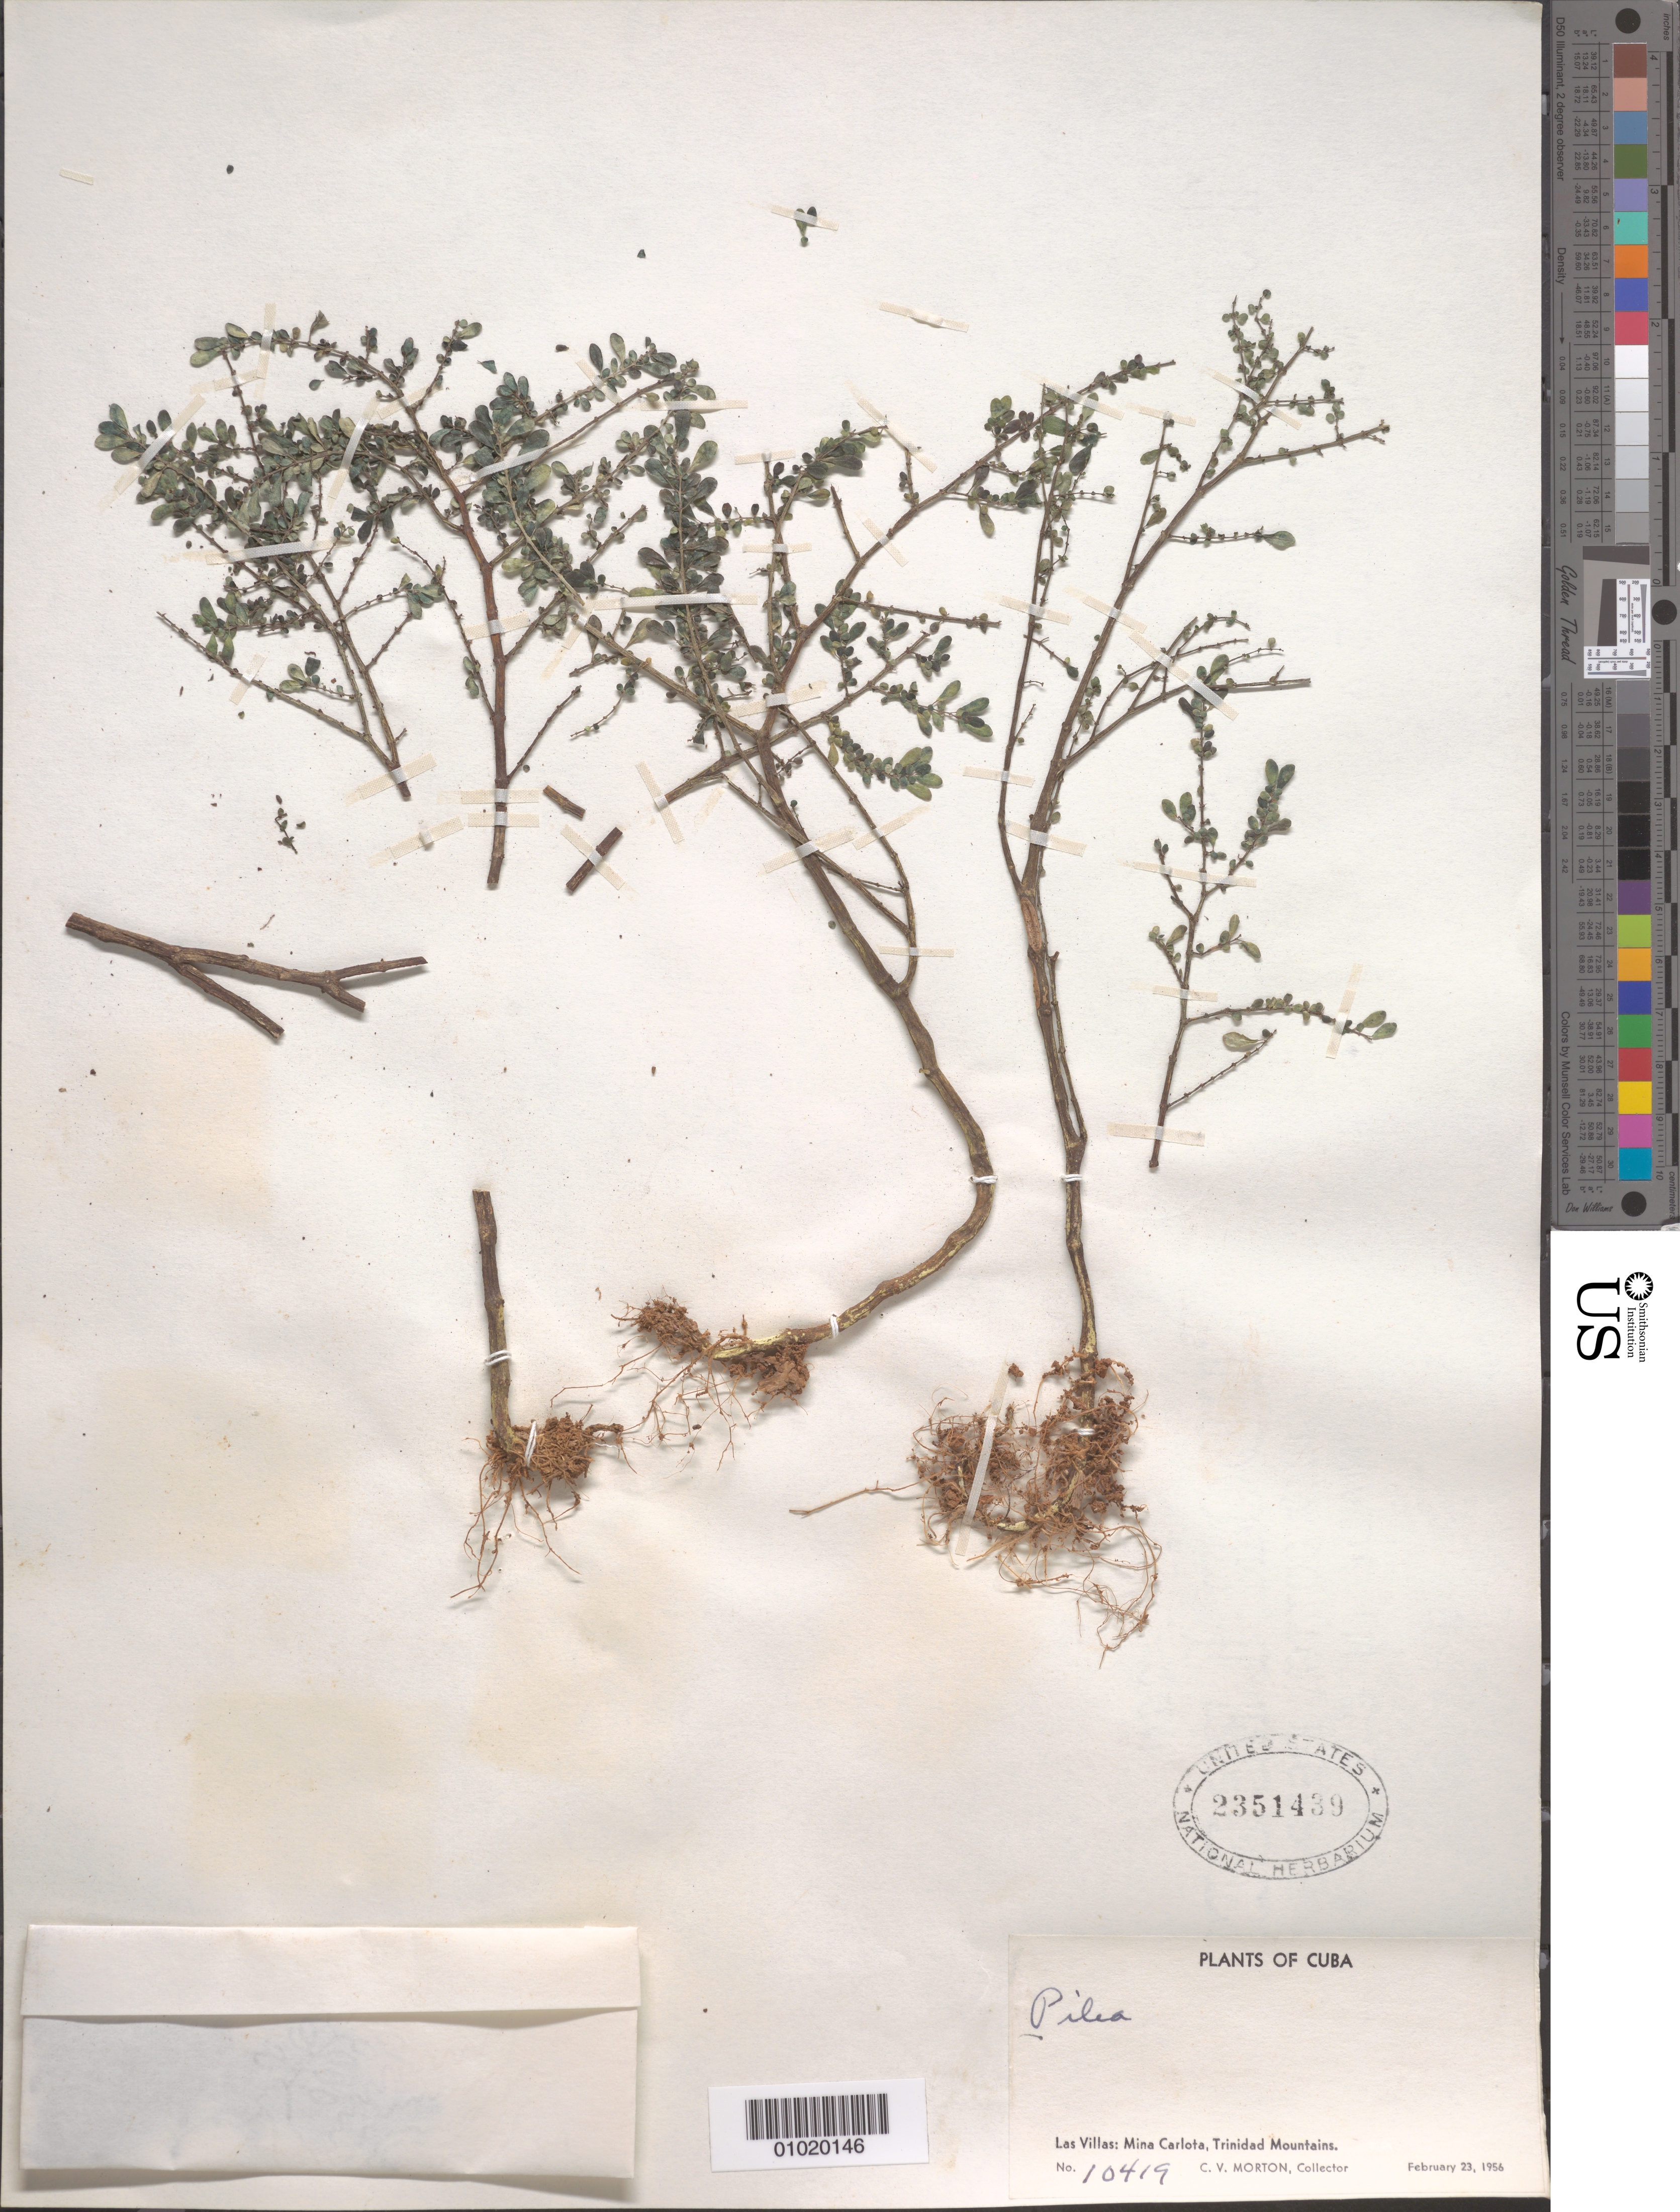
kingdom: Plantae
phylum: Tracheophyta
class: Magnoliopsida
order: Rosales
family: Urticaceae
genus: Pilea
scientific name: Pilea sp.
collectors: C. V. Morton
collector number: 10419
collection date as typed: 23 Feb 1956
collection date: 1956-02-23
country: Cuba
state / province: Las Villas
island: Cuba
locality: Mina Carlota, Trinidad Mountains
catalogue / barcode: US 2351439